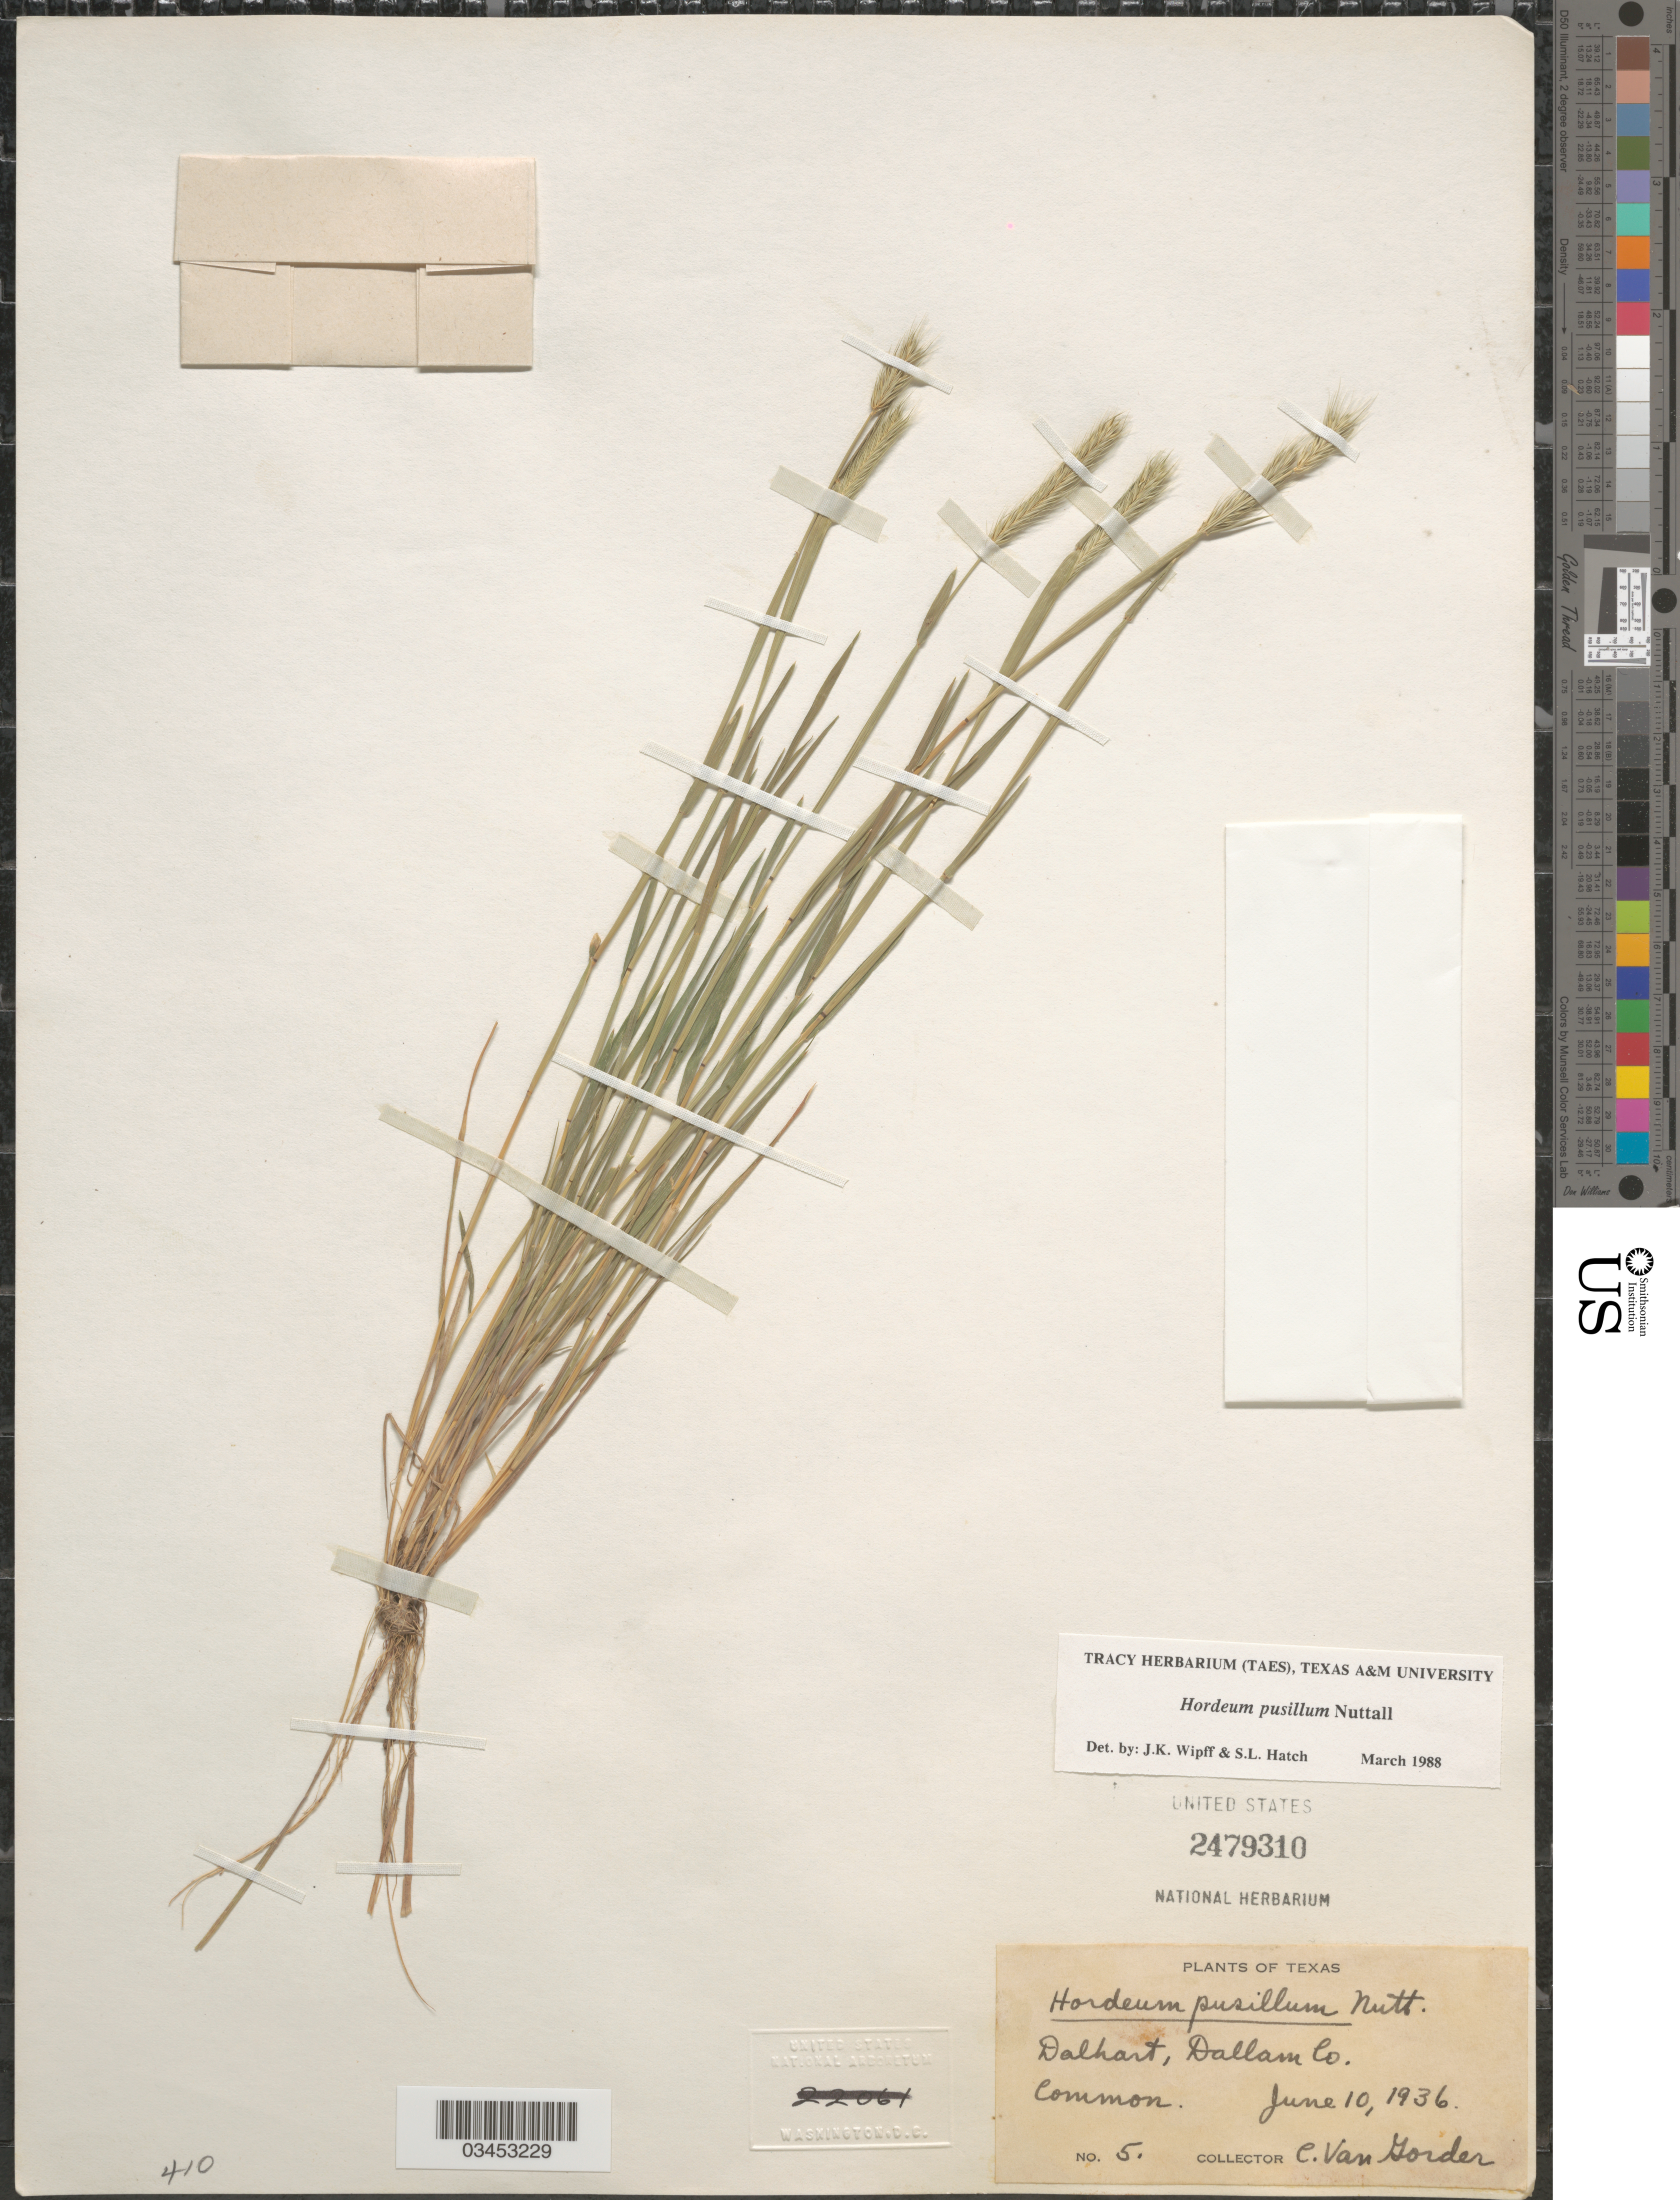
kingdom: Plantae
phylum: Tracheophyta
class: Liliopsida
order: Poales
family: Poaceae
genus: Hordeum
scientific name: Hordeum pusillum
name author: Nutt.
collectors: C. Gorder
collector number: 5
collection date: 1936-06-10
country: United States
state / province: Texas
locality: Dalhart, Dallam Co.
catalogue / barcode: US 2479310